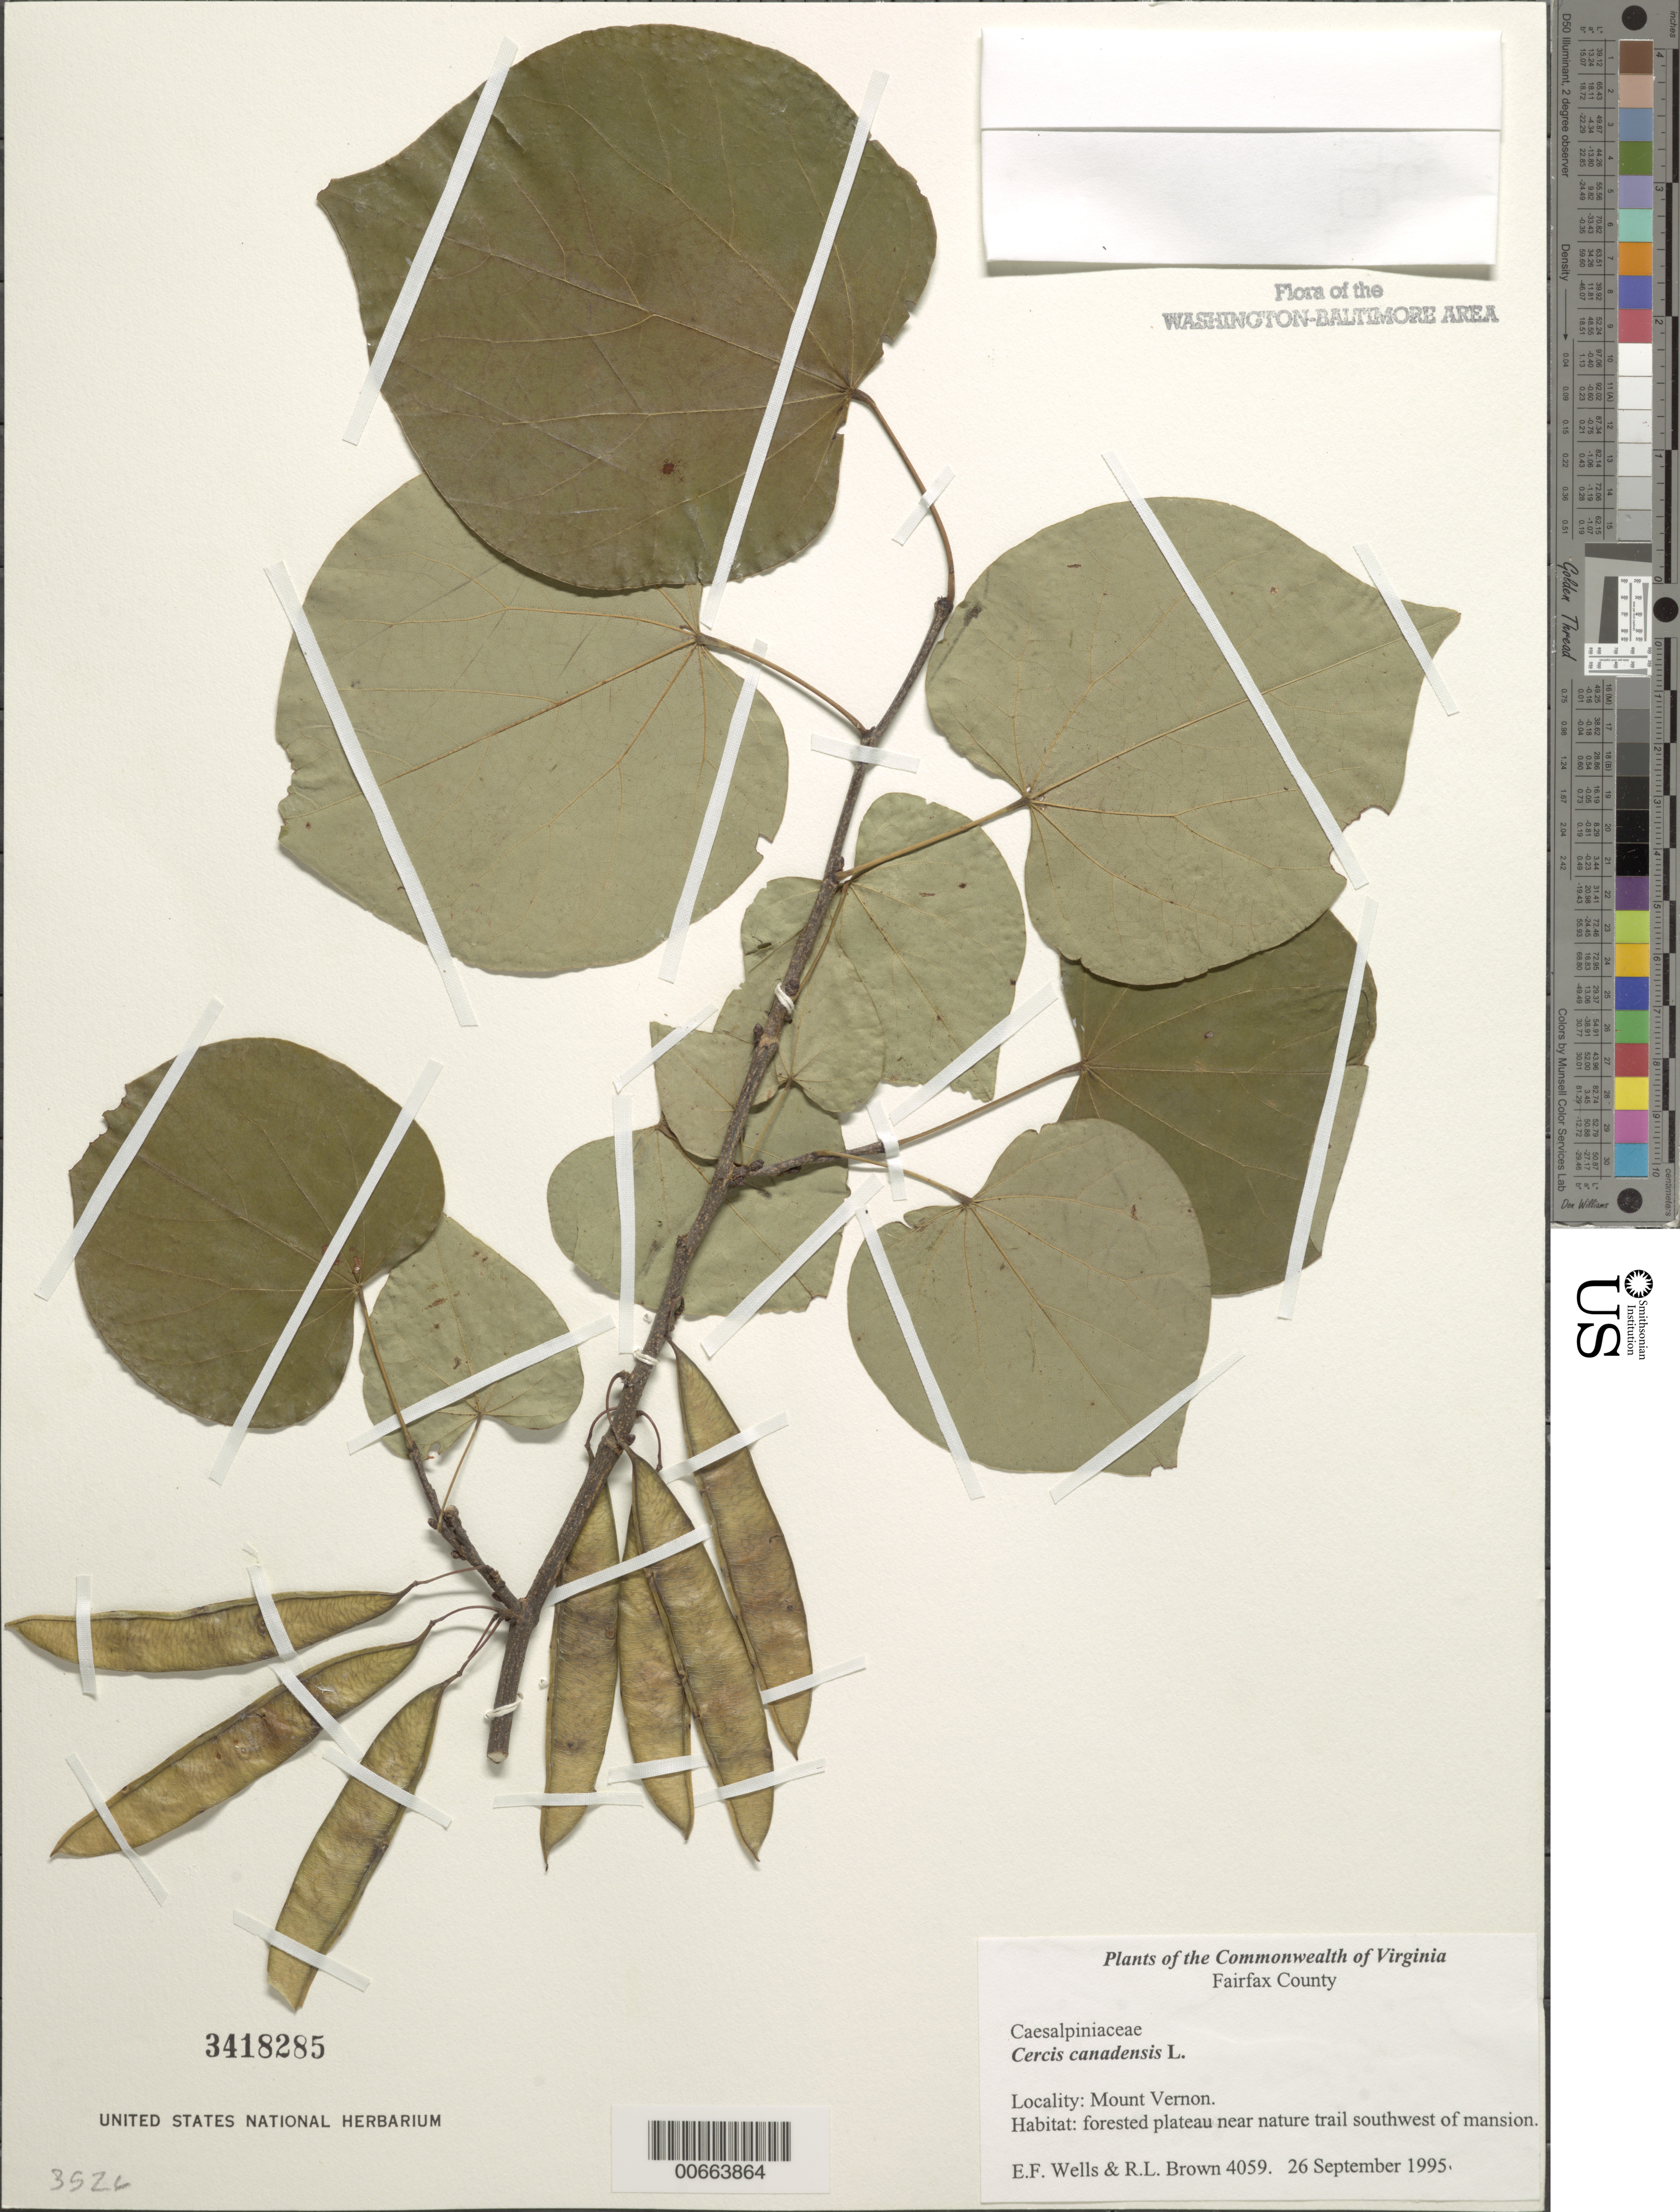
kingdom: Plantae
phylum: Tracheophyta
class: Magnoliopsida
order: Fabales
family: Fabaceae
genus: Cercis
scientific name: Cercis canadensis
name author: L.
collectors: E. F. Wells & R. L. Brown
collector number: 4059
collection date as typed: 03 Jun 1995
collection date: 1995-06-03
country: United States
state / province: Virginia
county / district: Fairfax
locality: Mount Vernon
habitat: forested plateau near nature trail southwest of mansion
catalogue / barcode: US 3418285